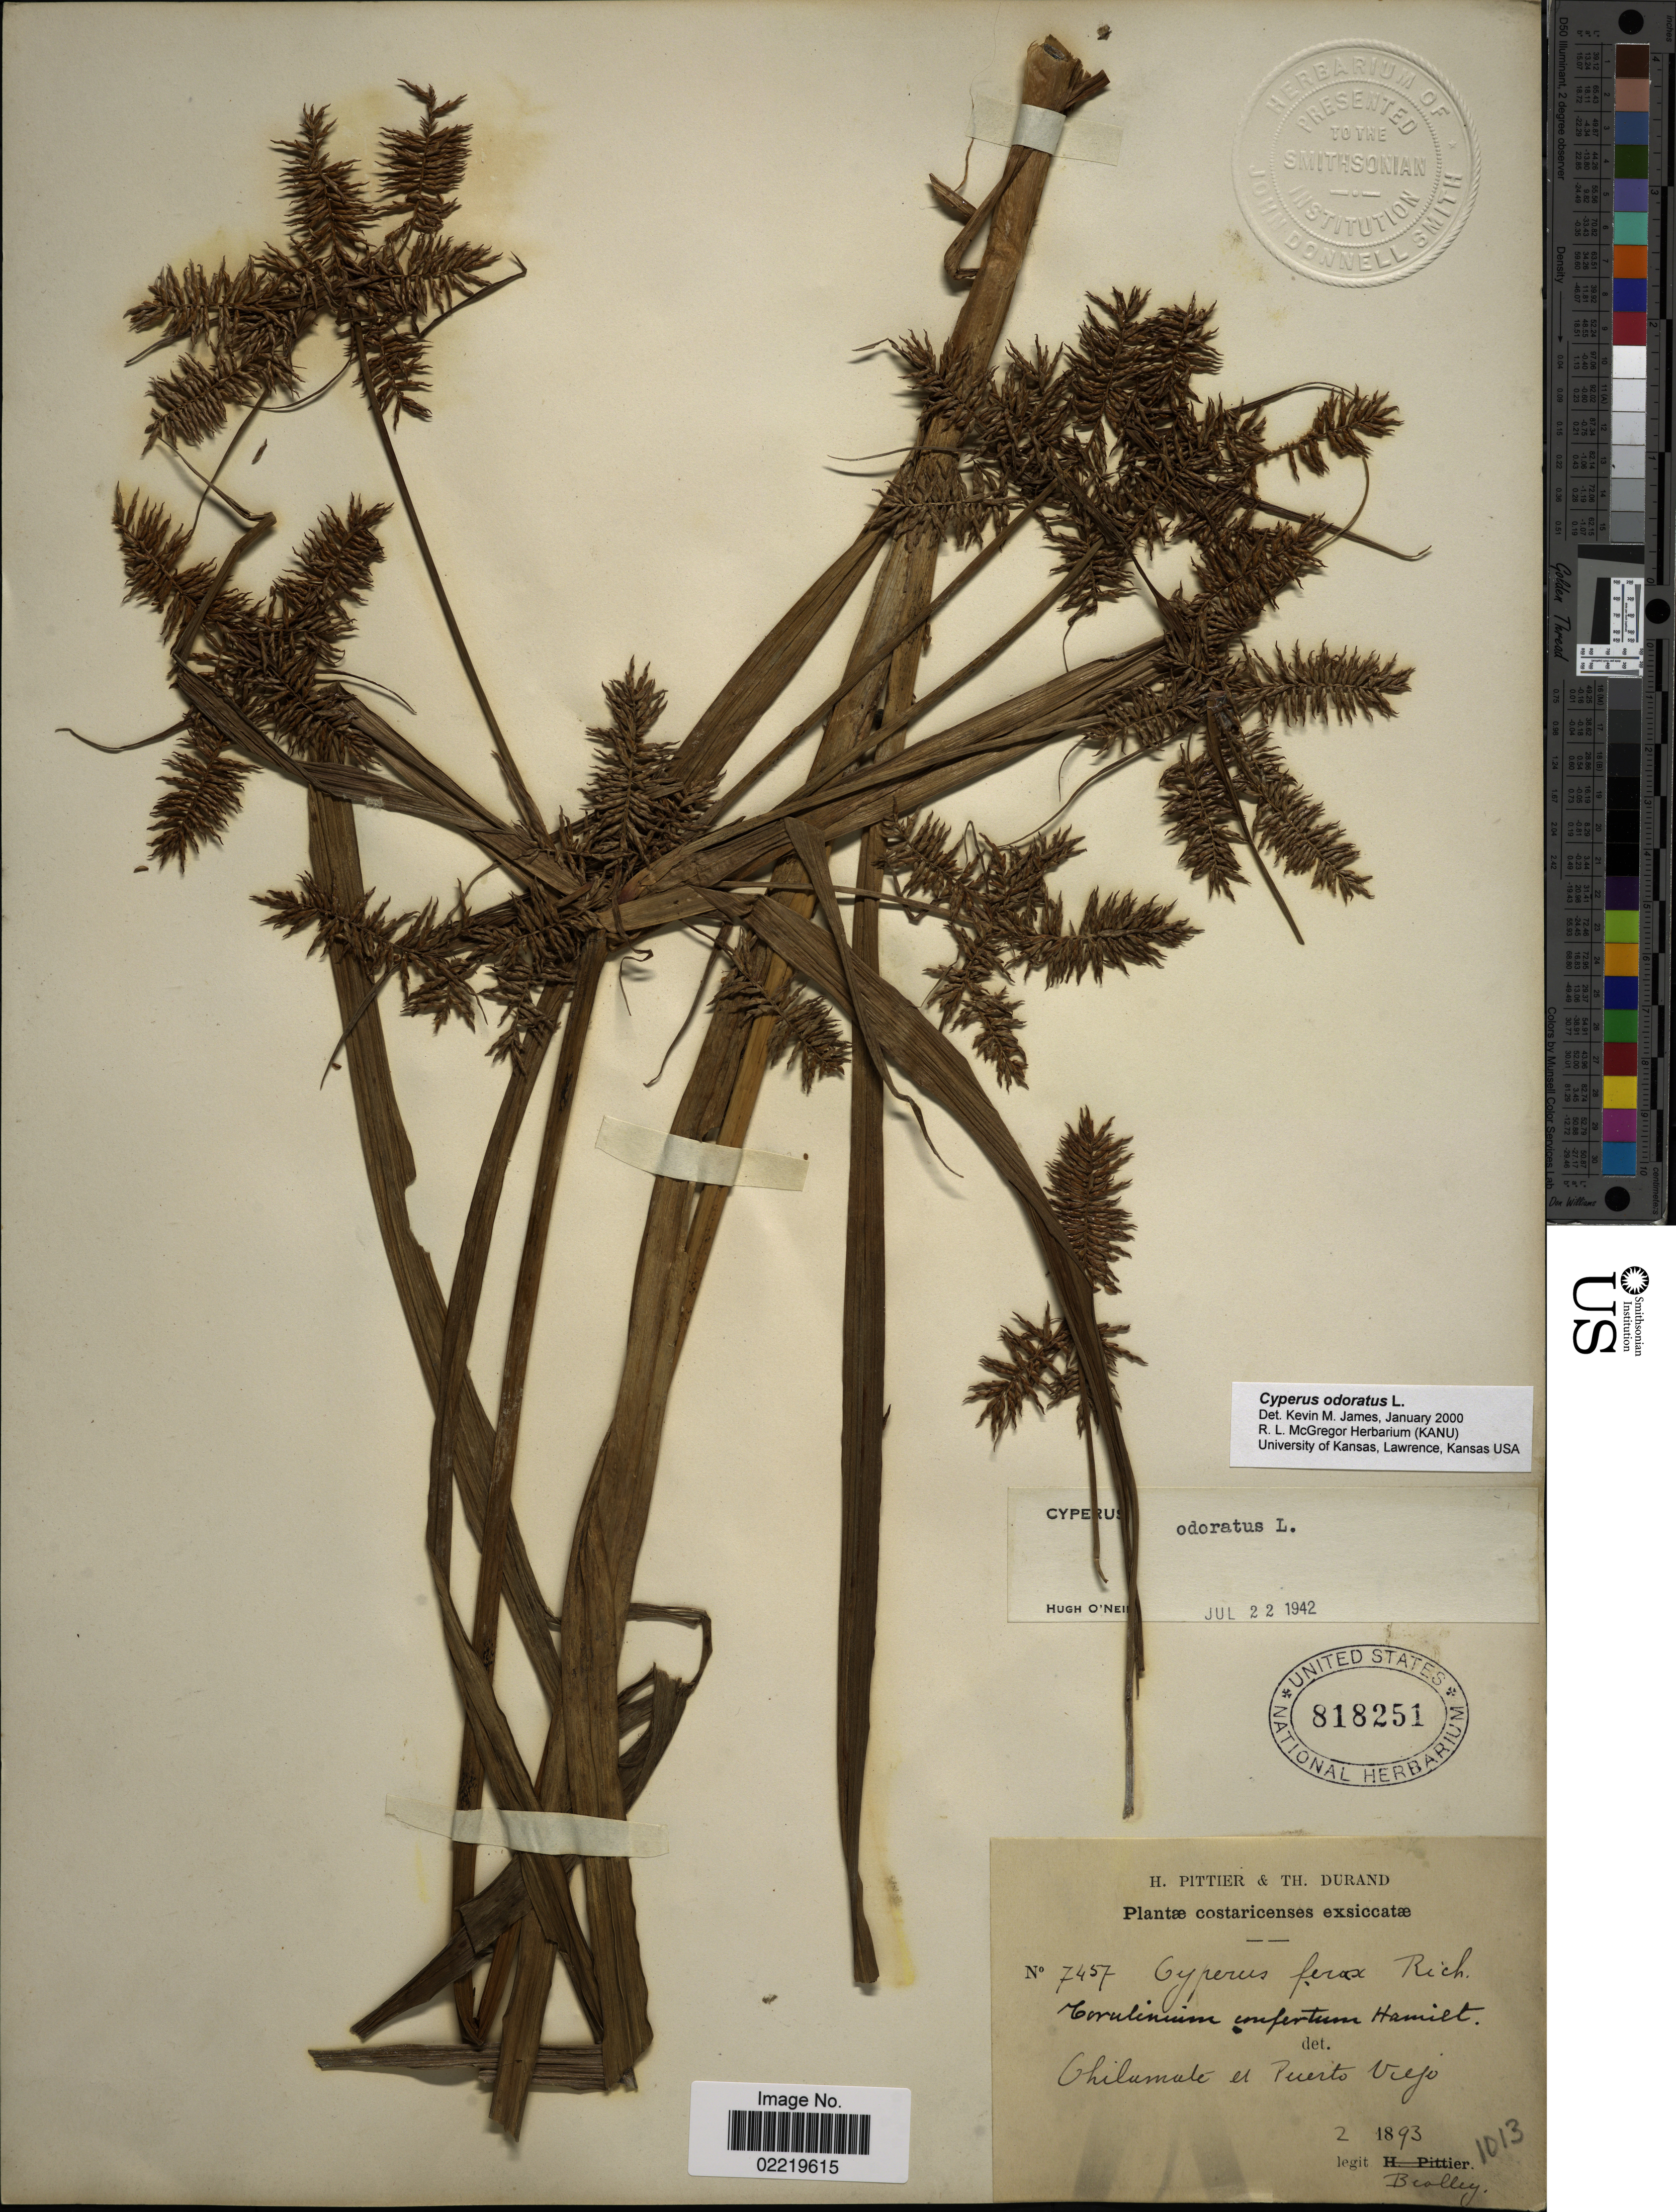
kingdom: Plantae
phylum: Tracheophyta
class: Liliopsida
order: Poales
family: Cyperaceae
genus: Cyperus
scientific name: Cyperus odoratus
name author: L.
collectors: Biolley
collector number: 1013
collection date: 1893-02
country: Costa Rica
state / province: Heredia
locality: Chilamate et Puerto Viejo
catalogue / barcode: US 818251